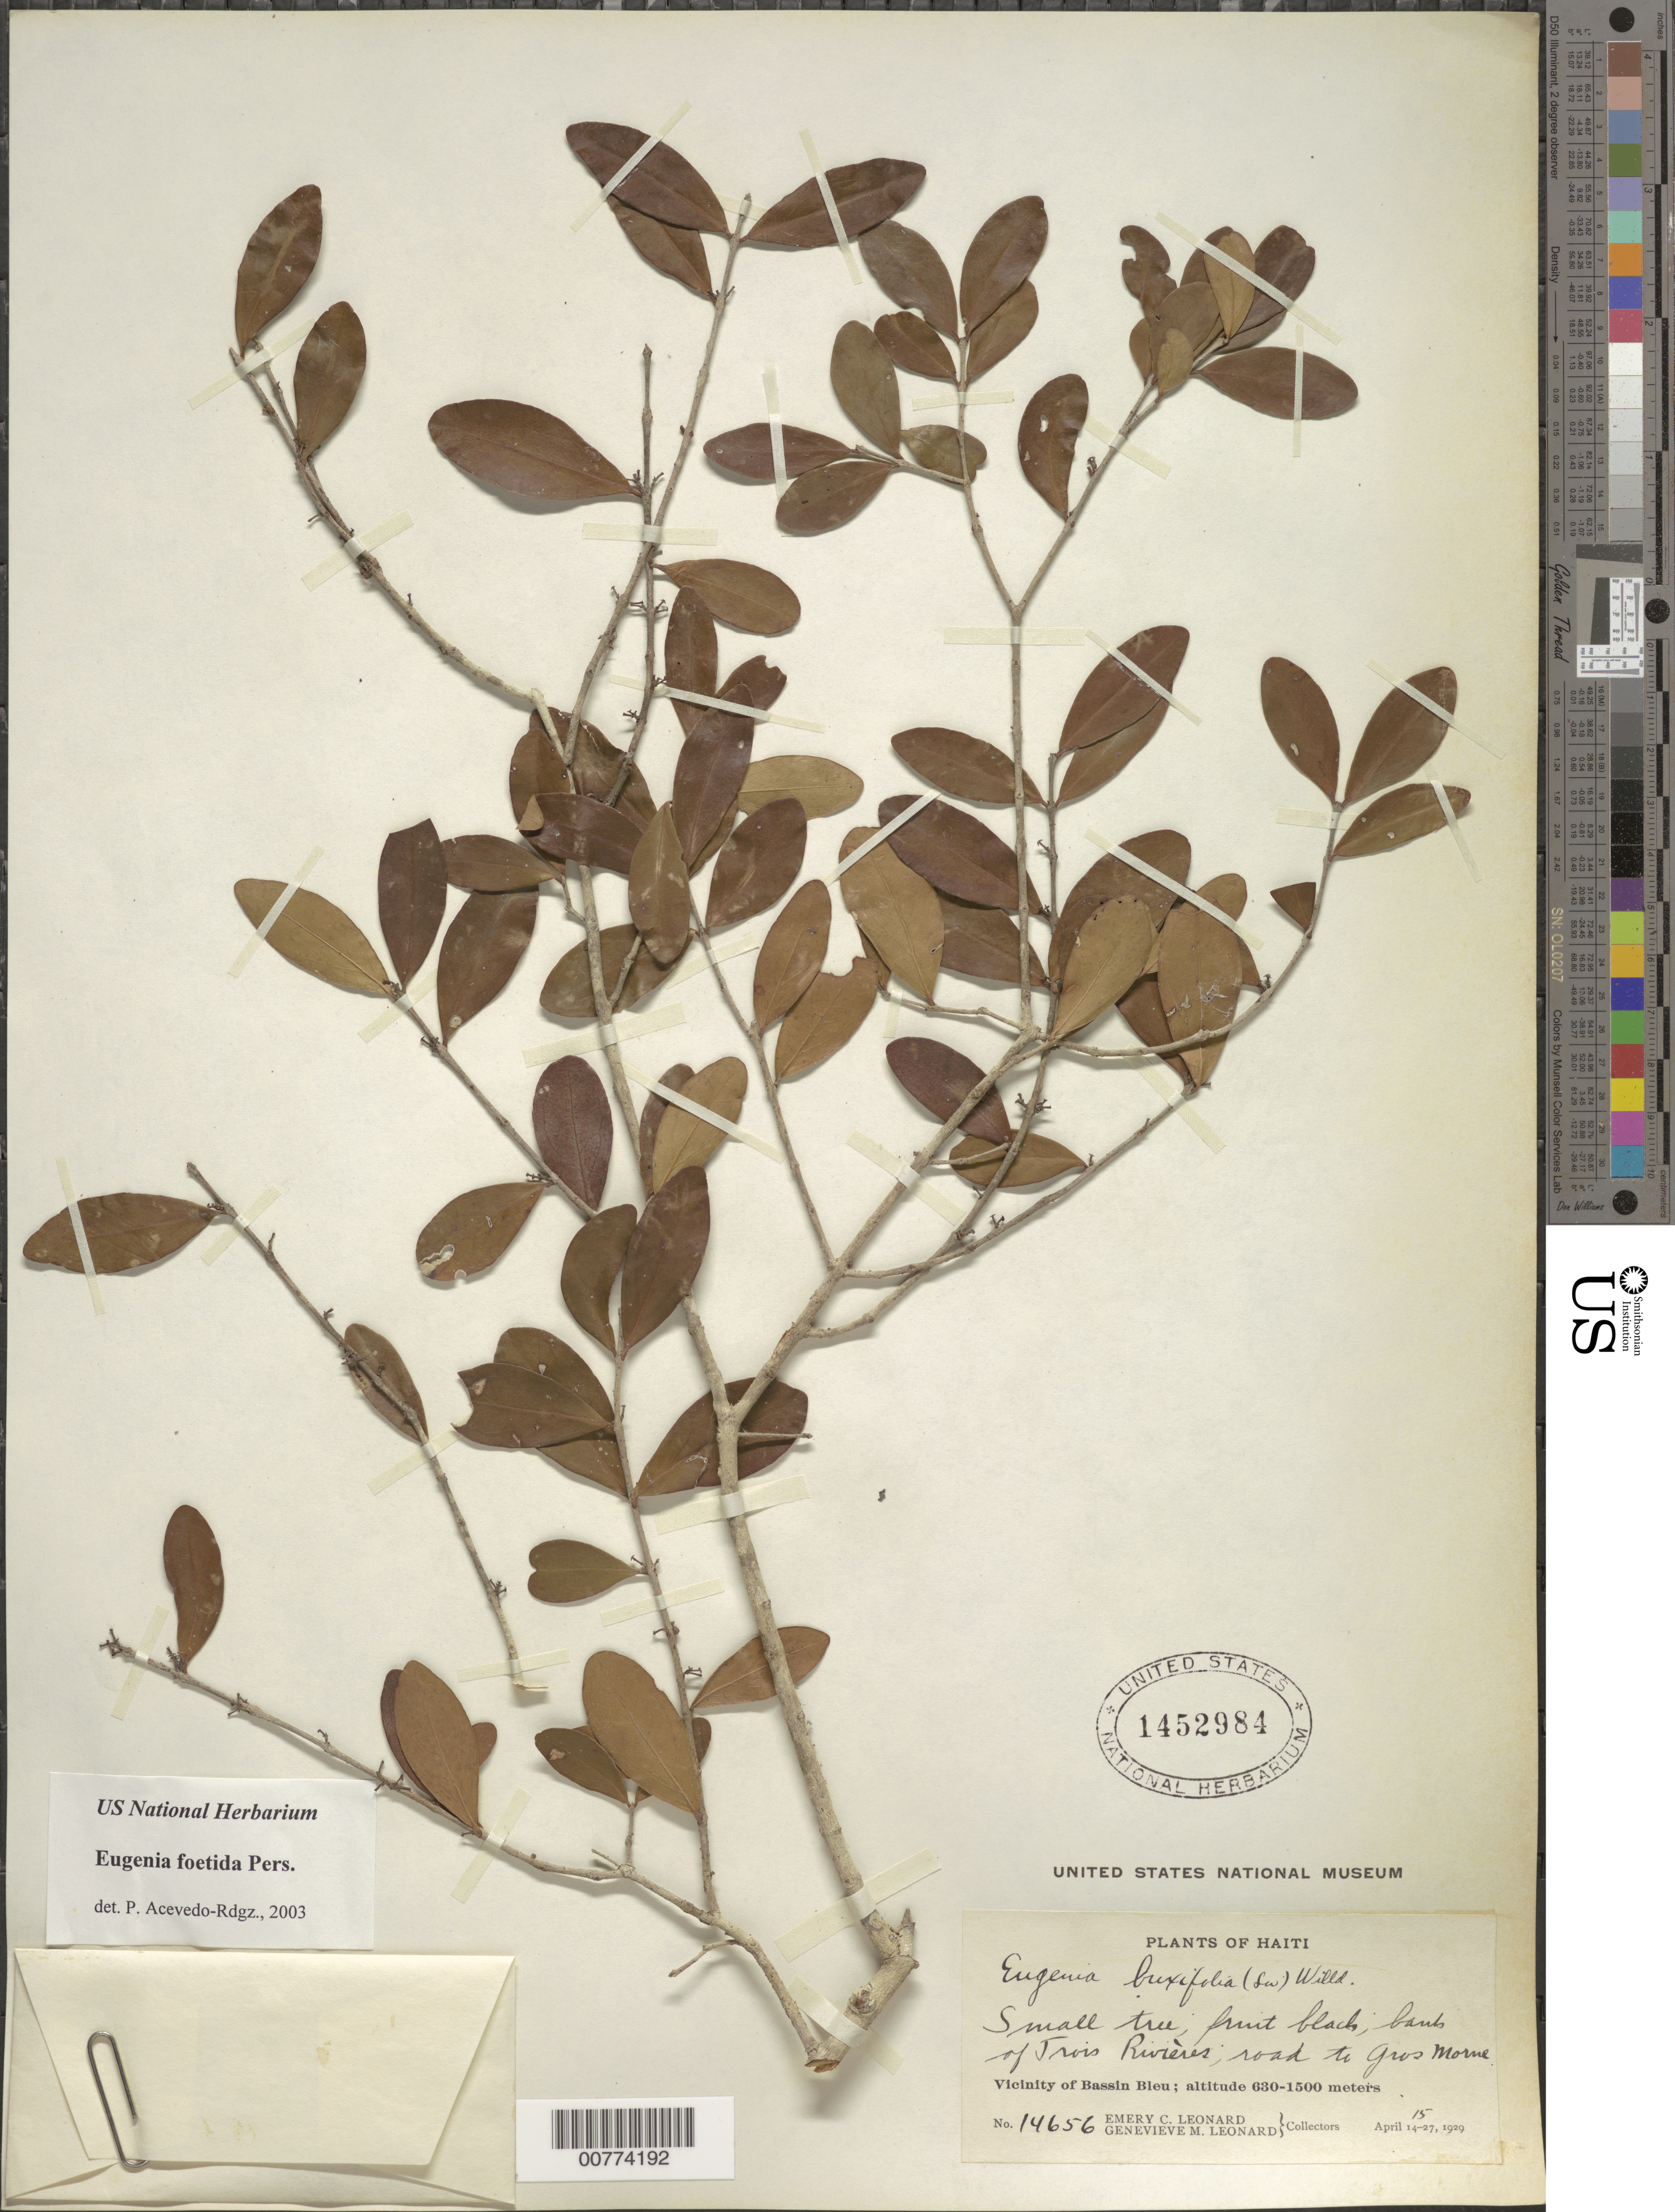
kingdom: Plantae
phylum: Tracheophyta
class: Magnoliopsida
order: Myrtales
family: Myrtaceae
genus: Eugenia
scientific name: Eugenia foetida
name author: Pers.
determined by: Acevedo-Rodríguez, P., (BOT), Smithsonian Institution - National Museum of Natural History (UNITED STATES)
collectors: E. C. Leonard & G. M. Leonard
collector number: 14656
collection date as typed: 15 Apr 1929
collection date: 1929-04-15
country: Haiti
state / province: Nord-Ouest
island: Hispaniola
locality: Vicinity of Bassin Bleu, banks of Trois Rivières, road to Gros Morne.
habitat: Banks of river.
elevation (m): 630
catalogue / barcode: US 1452984